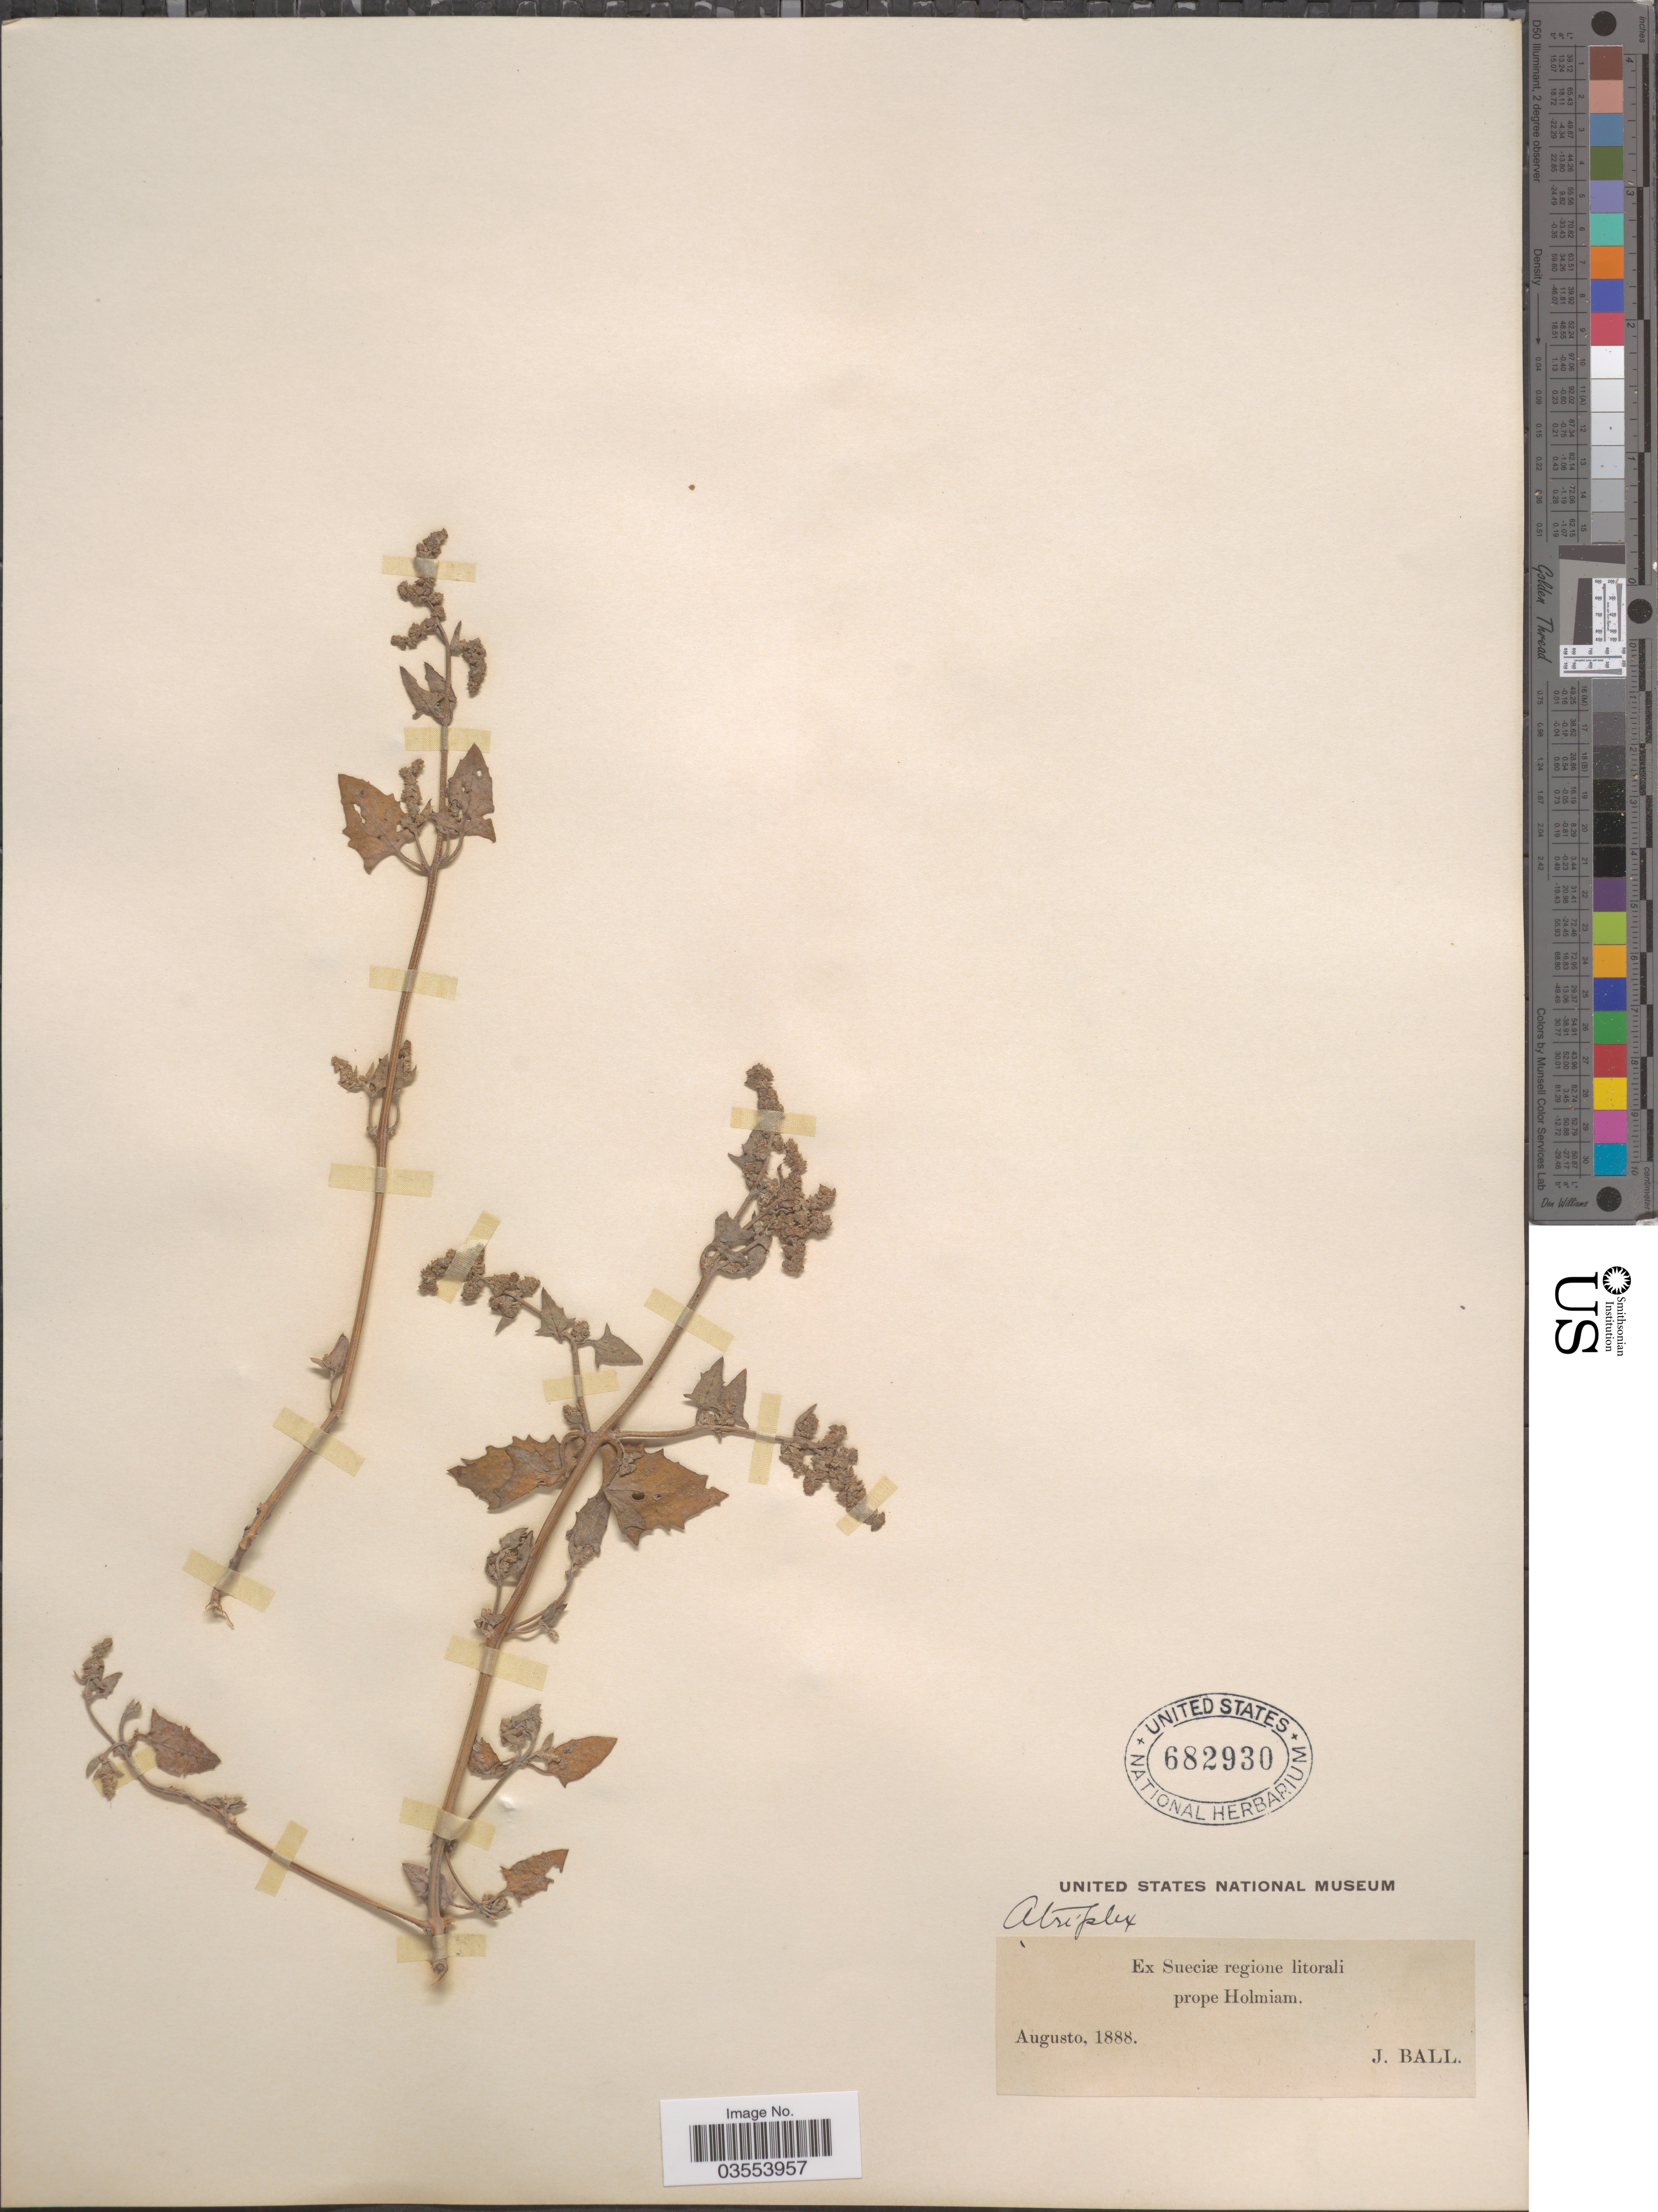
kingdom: Plantae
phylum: Tracheophyta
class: Magnoliopsida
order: Caryophyllales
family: Amaranthaceae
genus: Atriplex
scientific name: Atriplex sp.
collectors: J. Ball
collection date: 1888-08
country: Sweden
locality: Ex Sueciæ regione litorali prope Holmiam.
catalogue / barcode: US 682930